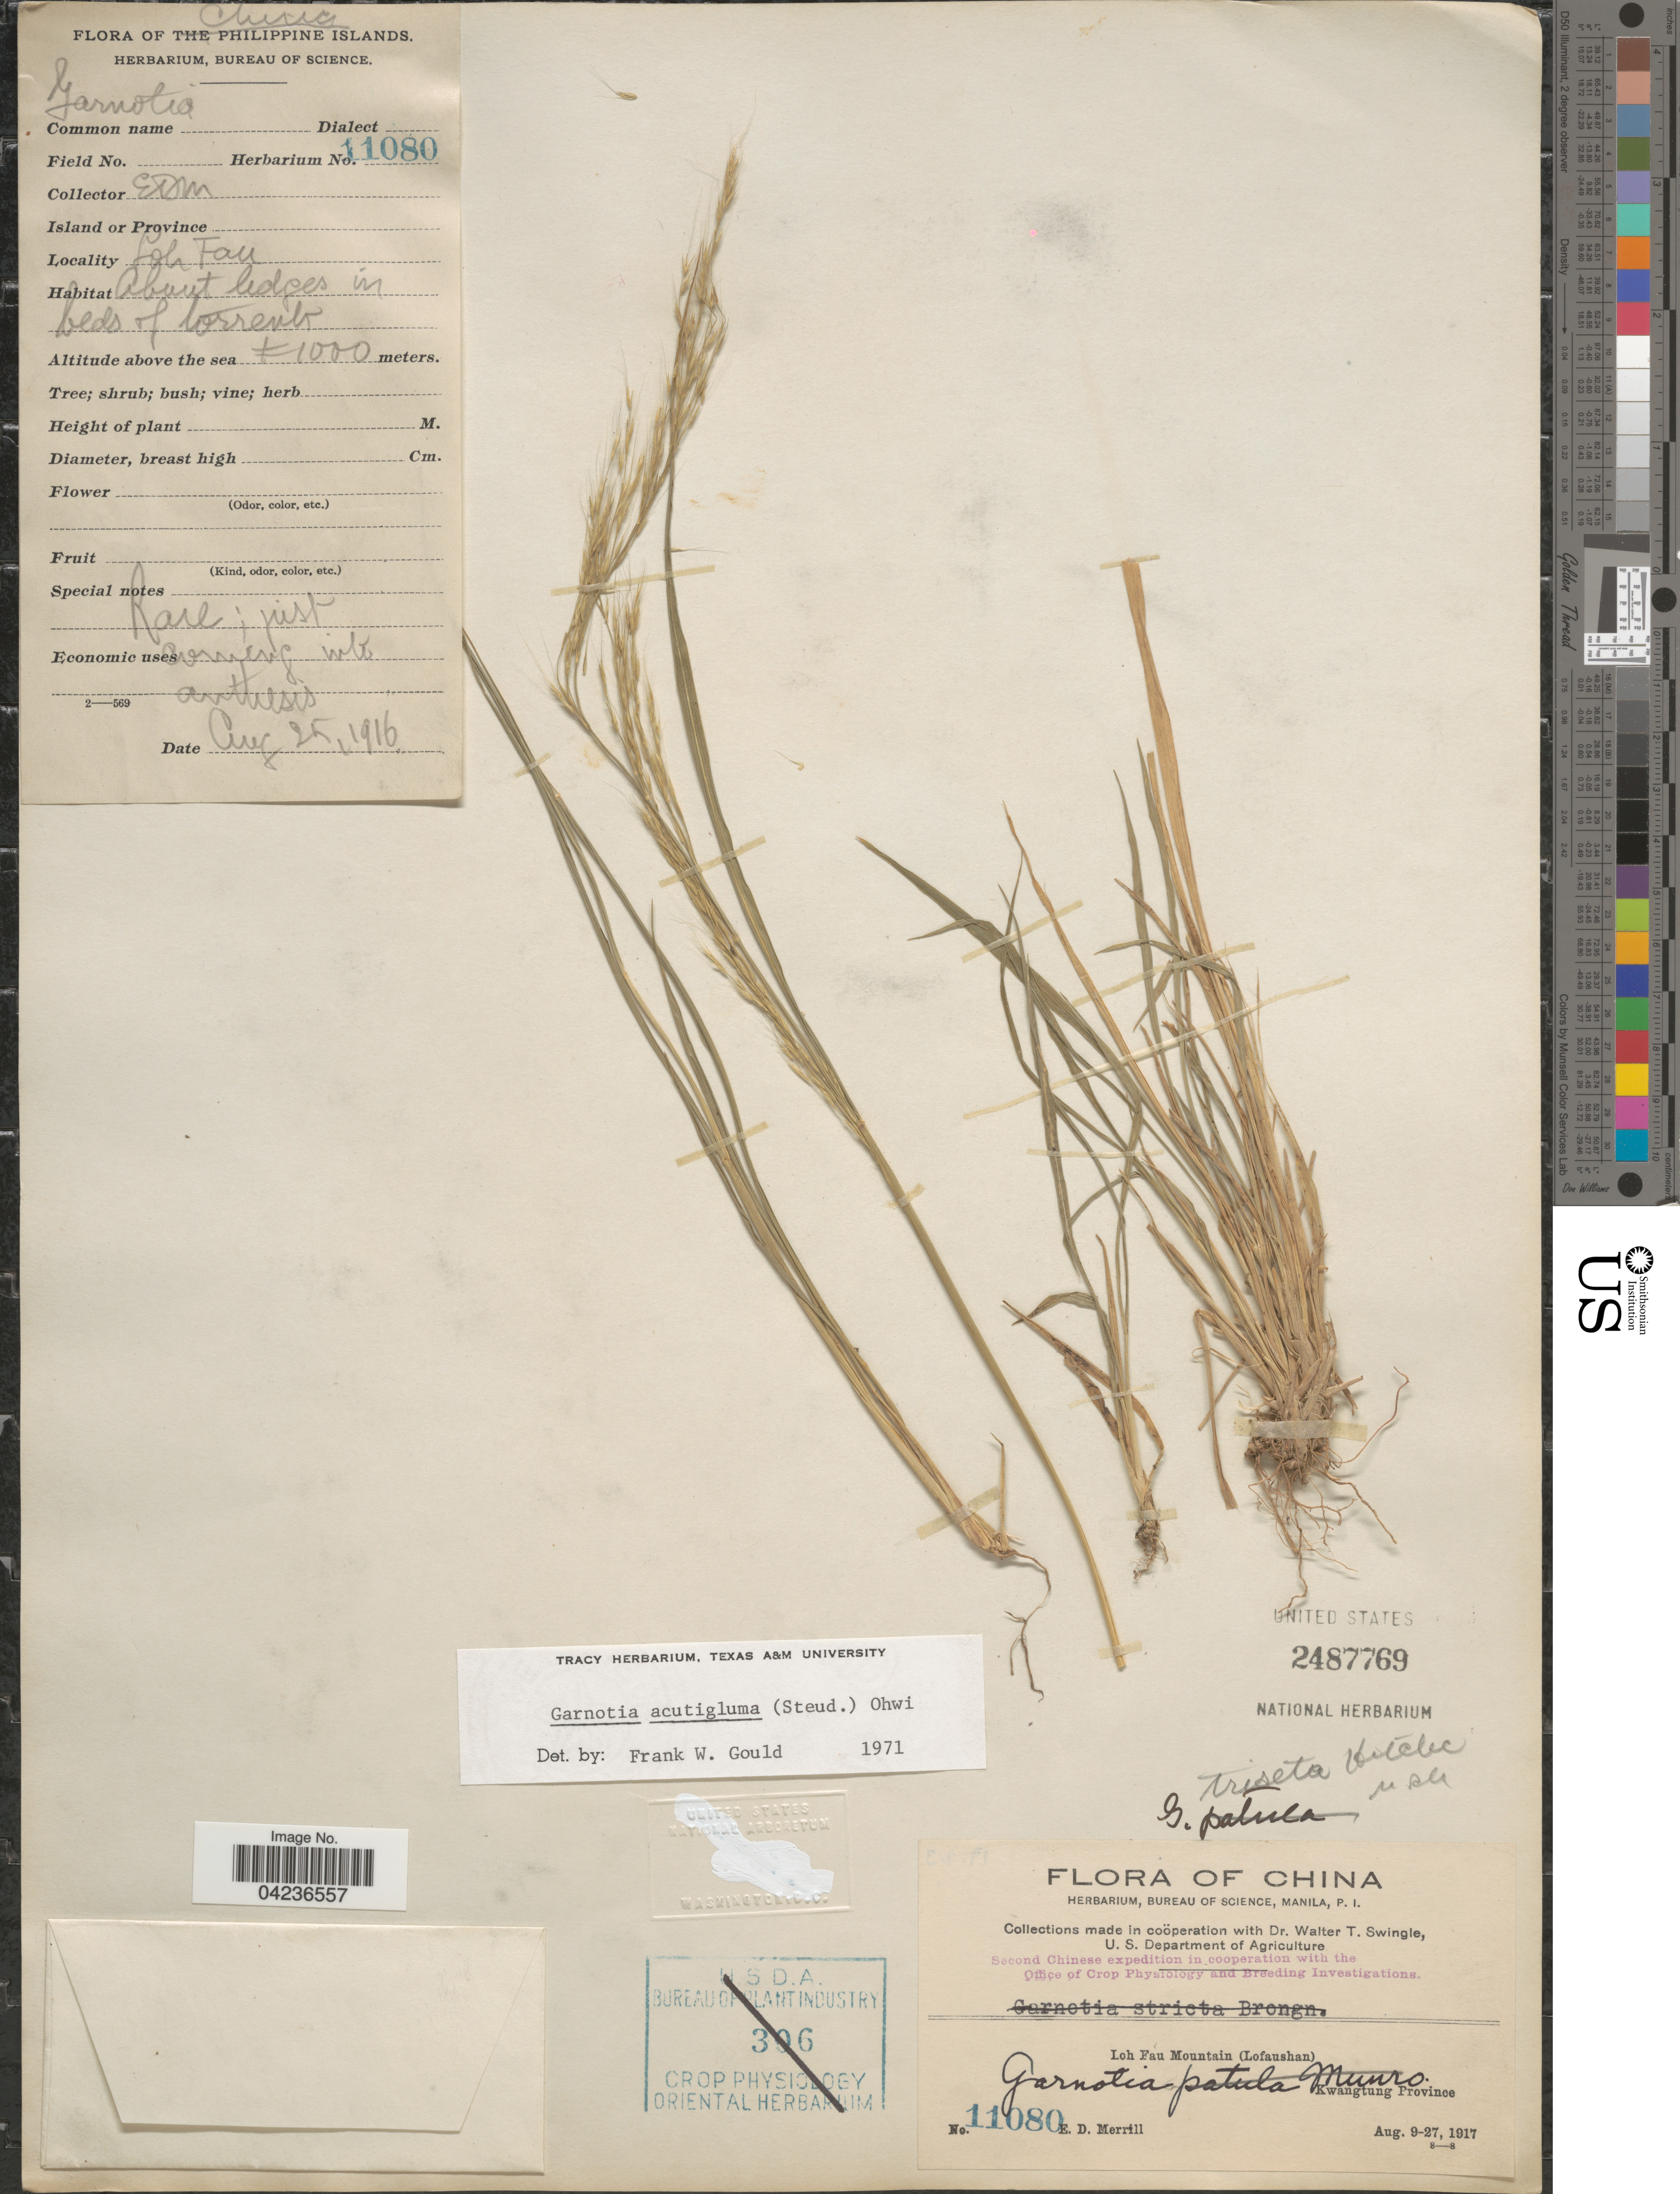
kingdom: Plantae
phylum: Tracheophyta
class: Liliopsida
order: Poales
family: Poaceae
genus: Garnotia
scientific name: Garnotia acutigluma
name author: (Steud.) Ohwi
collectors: E. D. Merrill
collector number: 11080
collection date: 1917-08-25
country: China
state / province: Guangdong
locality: Second Chinese expedition. Loh Fau Mountain (Lofaushan). Kwangtung Province.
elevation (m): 1000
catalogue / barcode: US 2487769